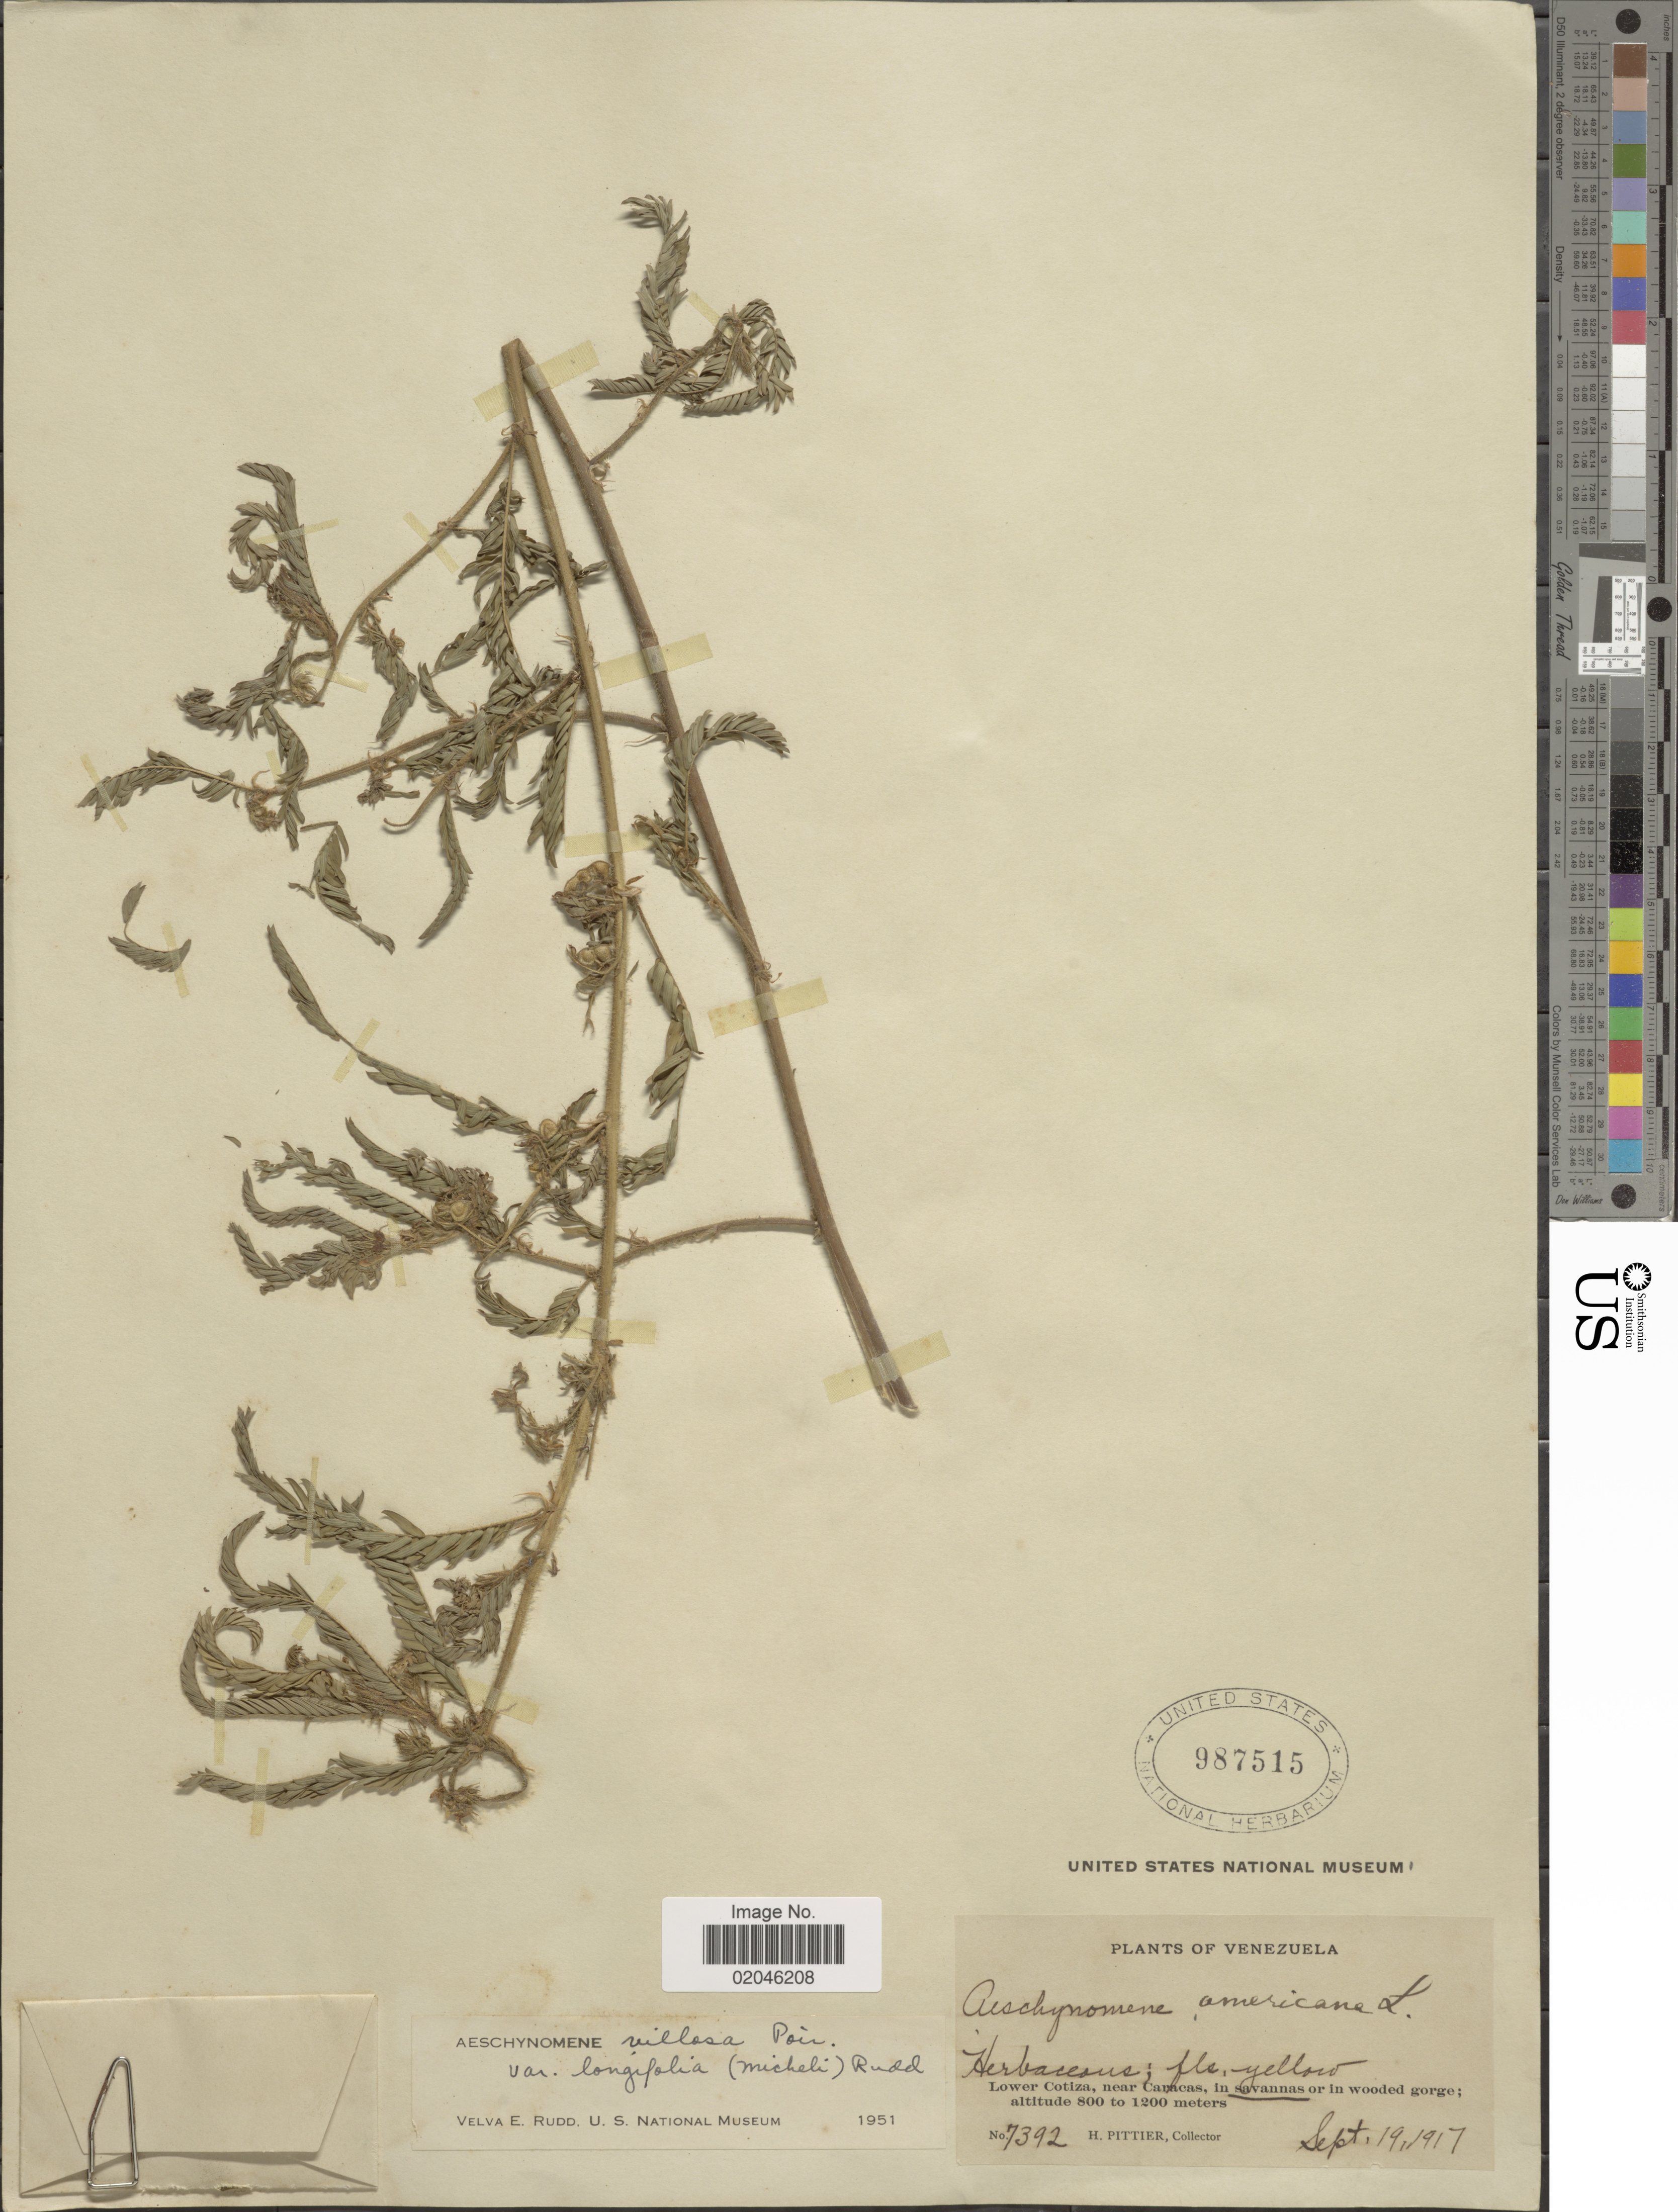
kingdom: Plantae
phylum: Tracheophyta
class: Magnoliopsida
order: Fabales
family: Fabaceae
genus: Aeschynomene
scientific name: Aeschynomene villosa var. longifolia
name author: (Micheli) Rudd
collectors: H. F. Pittier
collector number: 7392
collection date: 1917-09-19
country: Venezuela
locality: Lower Cotiza, near Caracas, in savannas or in wooded gorge.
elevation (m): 800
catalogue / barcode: US 987515